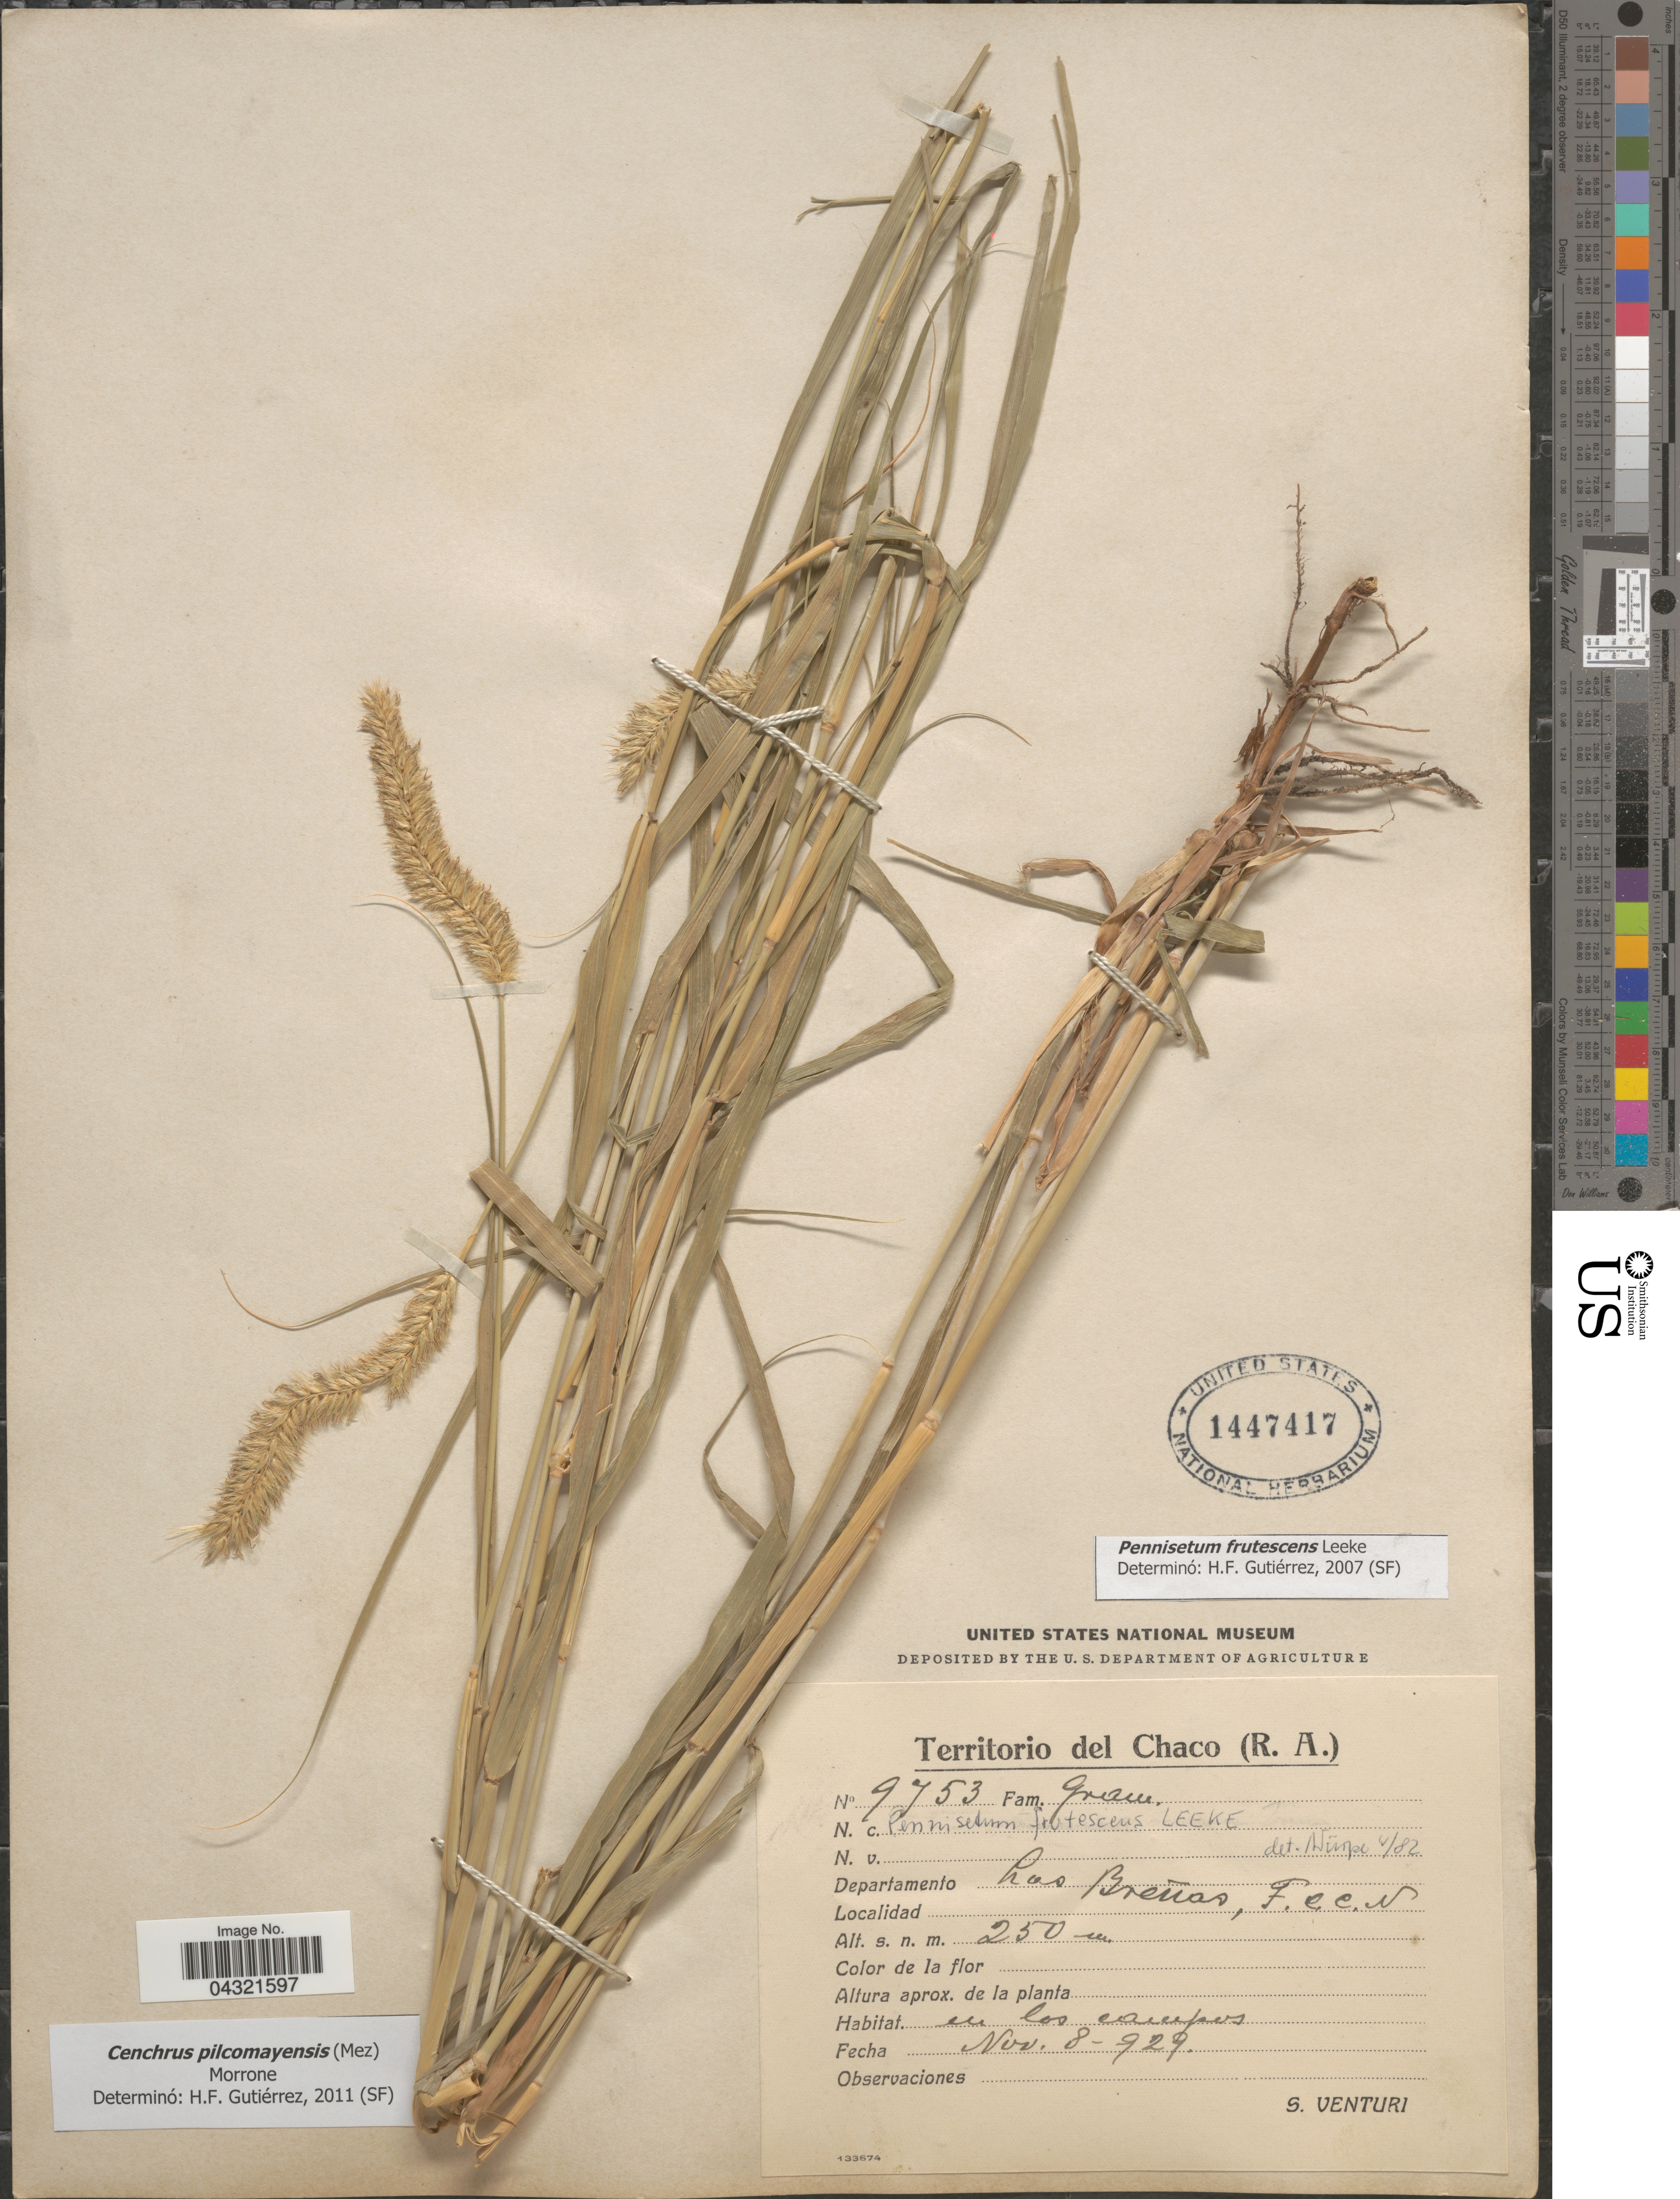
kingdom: Plantae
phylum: Tracheophyta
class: Liliopsida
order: Poales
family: Poaceae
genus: Cenchrus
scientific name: Cenchrus pilcomayensis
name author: (Mez) Morrone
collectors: S. Venturi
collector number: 9753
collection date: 1929-11-08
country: Argentina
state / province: Chaco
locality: Territorio del Chaco (R.A.) Departamento Las Breñas, F.C.C.N.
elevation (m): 250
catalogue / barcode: US 1447417